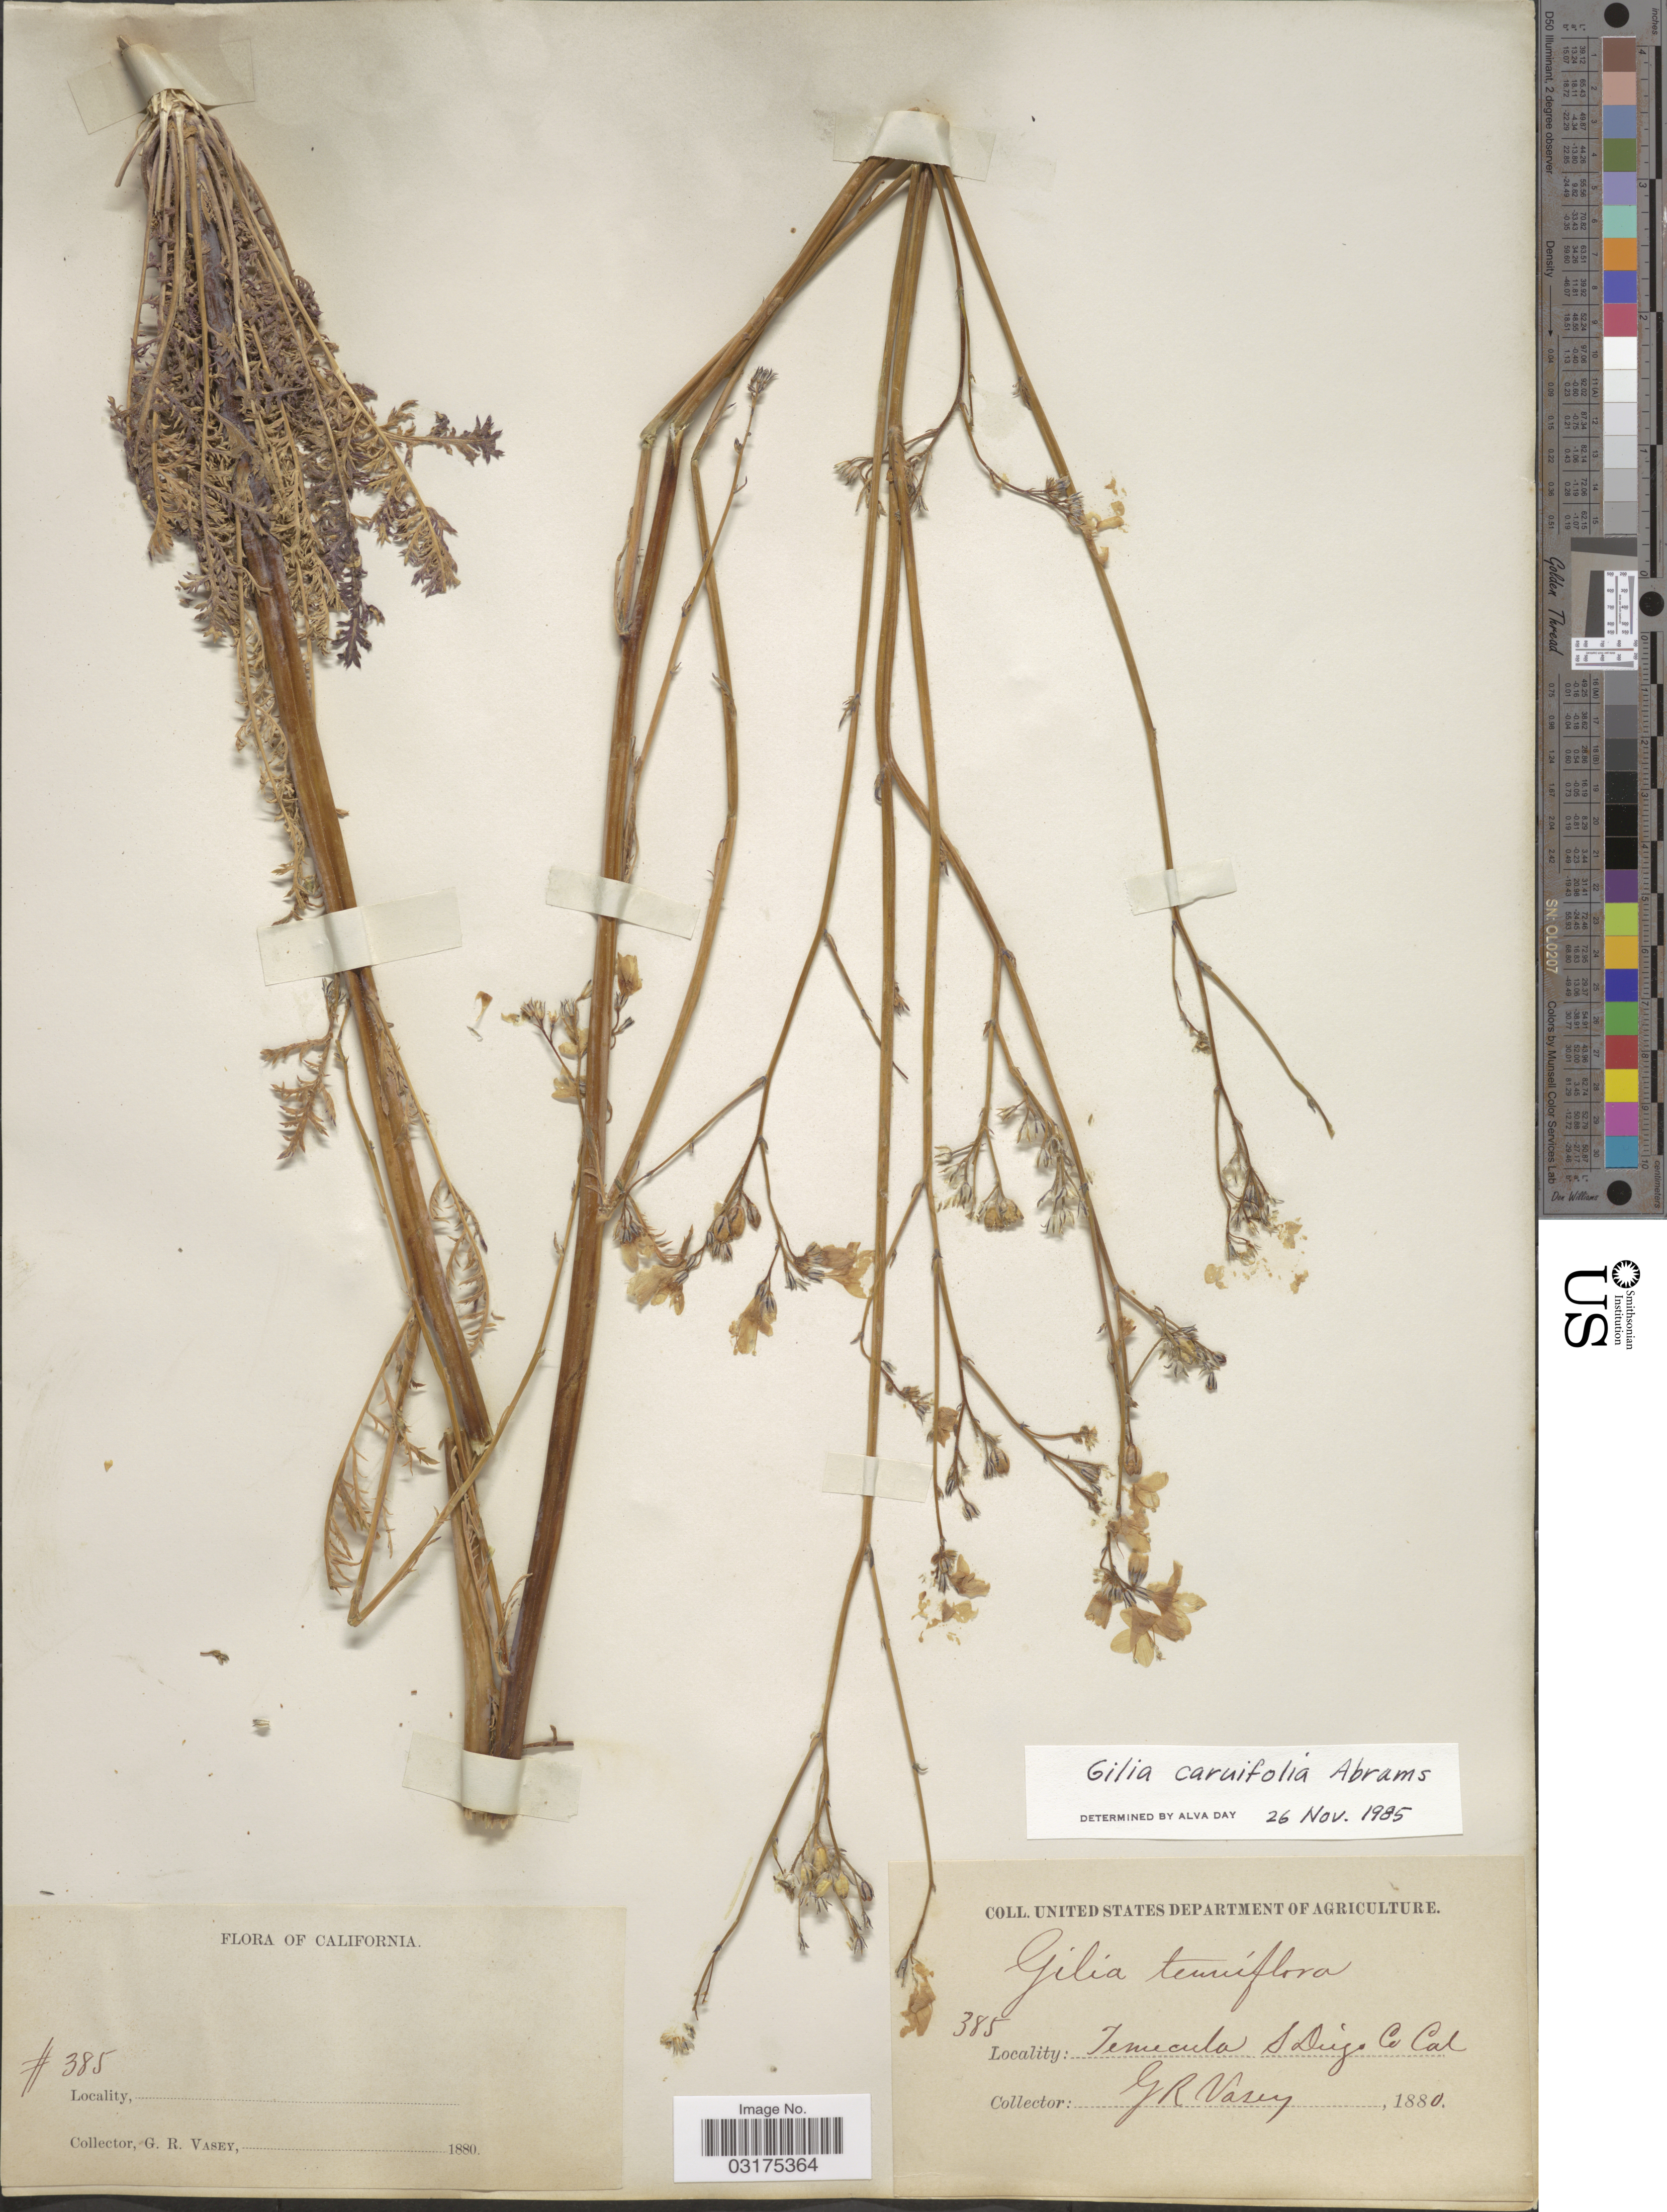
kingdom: Plantae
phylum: Tracheophyta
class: Magnoliopsida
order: Ericales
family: Polemoniaceae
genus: Saltugilia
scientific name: Saltugilia caruifolia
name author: (Abrams) L.A. Johnson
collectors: G. R. Vasey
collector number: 385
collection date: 1880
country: United States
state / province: California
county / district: San Diego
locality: Temecula, S. Diego Co.